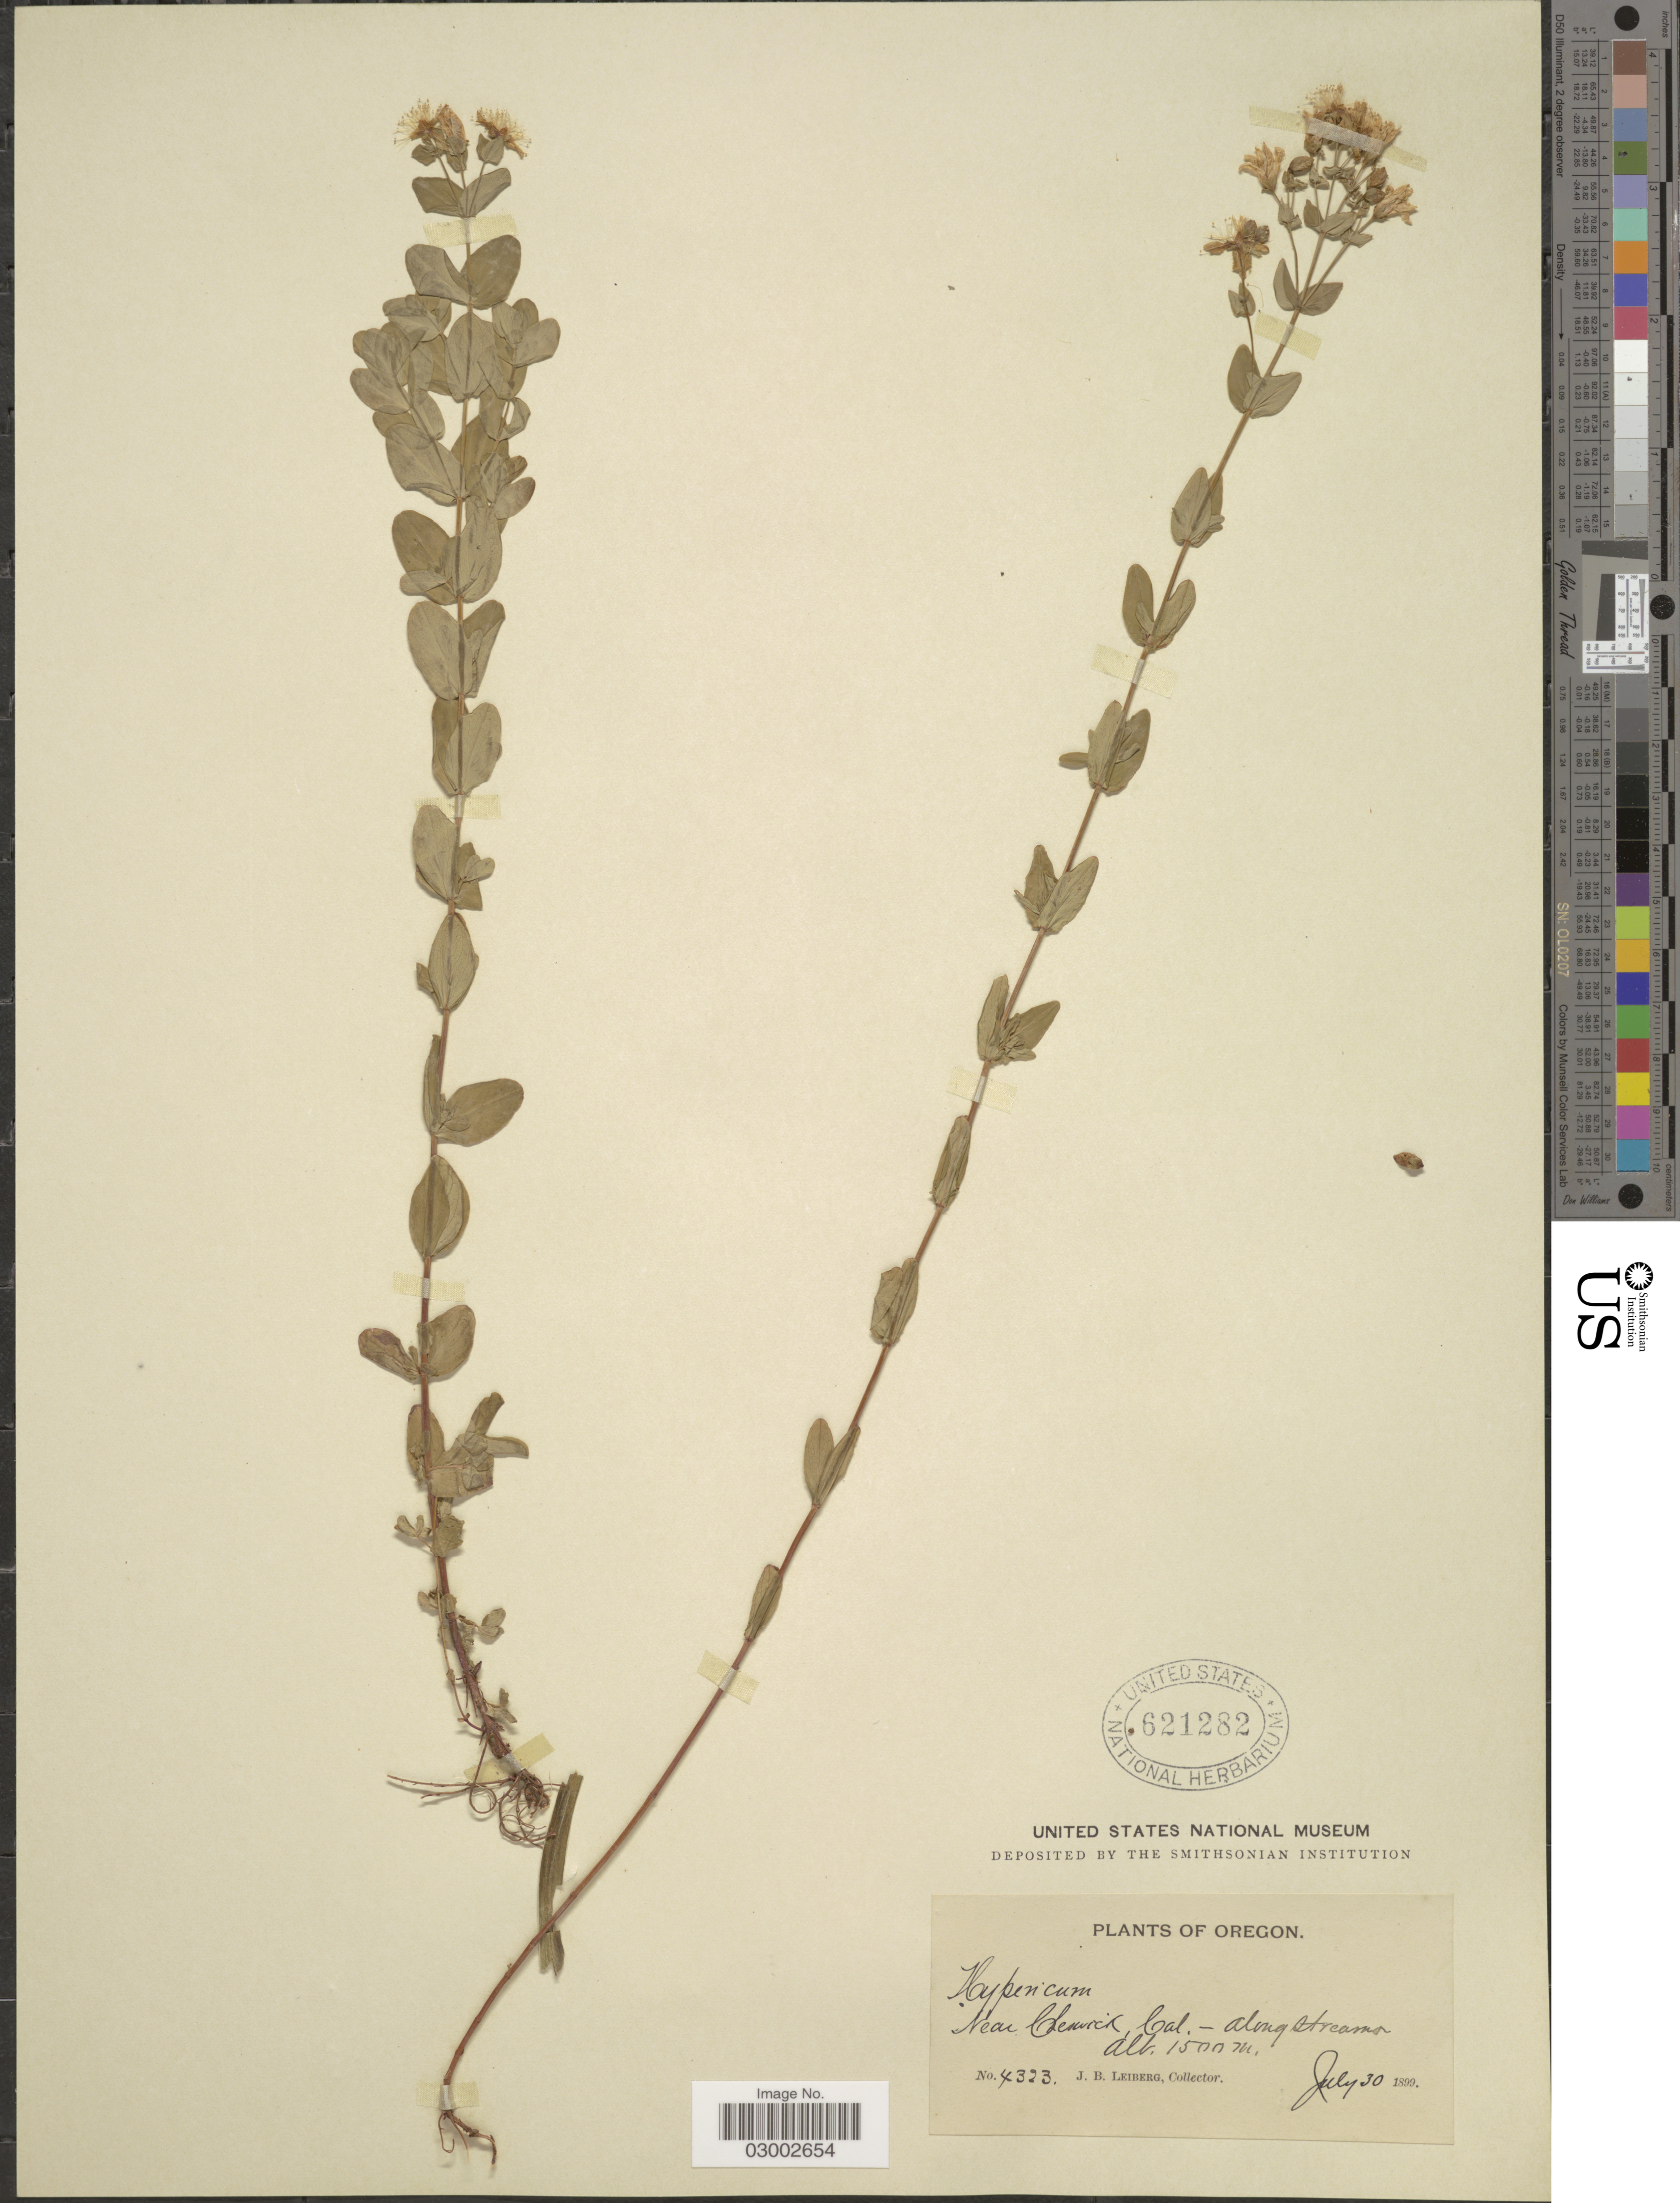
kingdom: Plantae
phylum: Tracheophyta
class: Magnoliopsida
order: Malpighiales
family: Hypericaceae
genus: Hypericum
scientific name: Hypericum scouleri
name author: Hook.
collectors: J. B. Leiberg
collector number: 4323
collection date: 1899-07-30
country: United States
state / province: Oregon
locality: Near Cheswick, along stream.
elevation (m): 1500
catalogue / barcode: US 621282